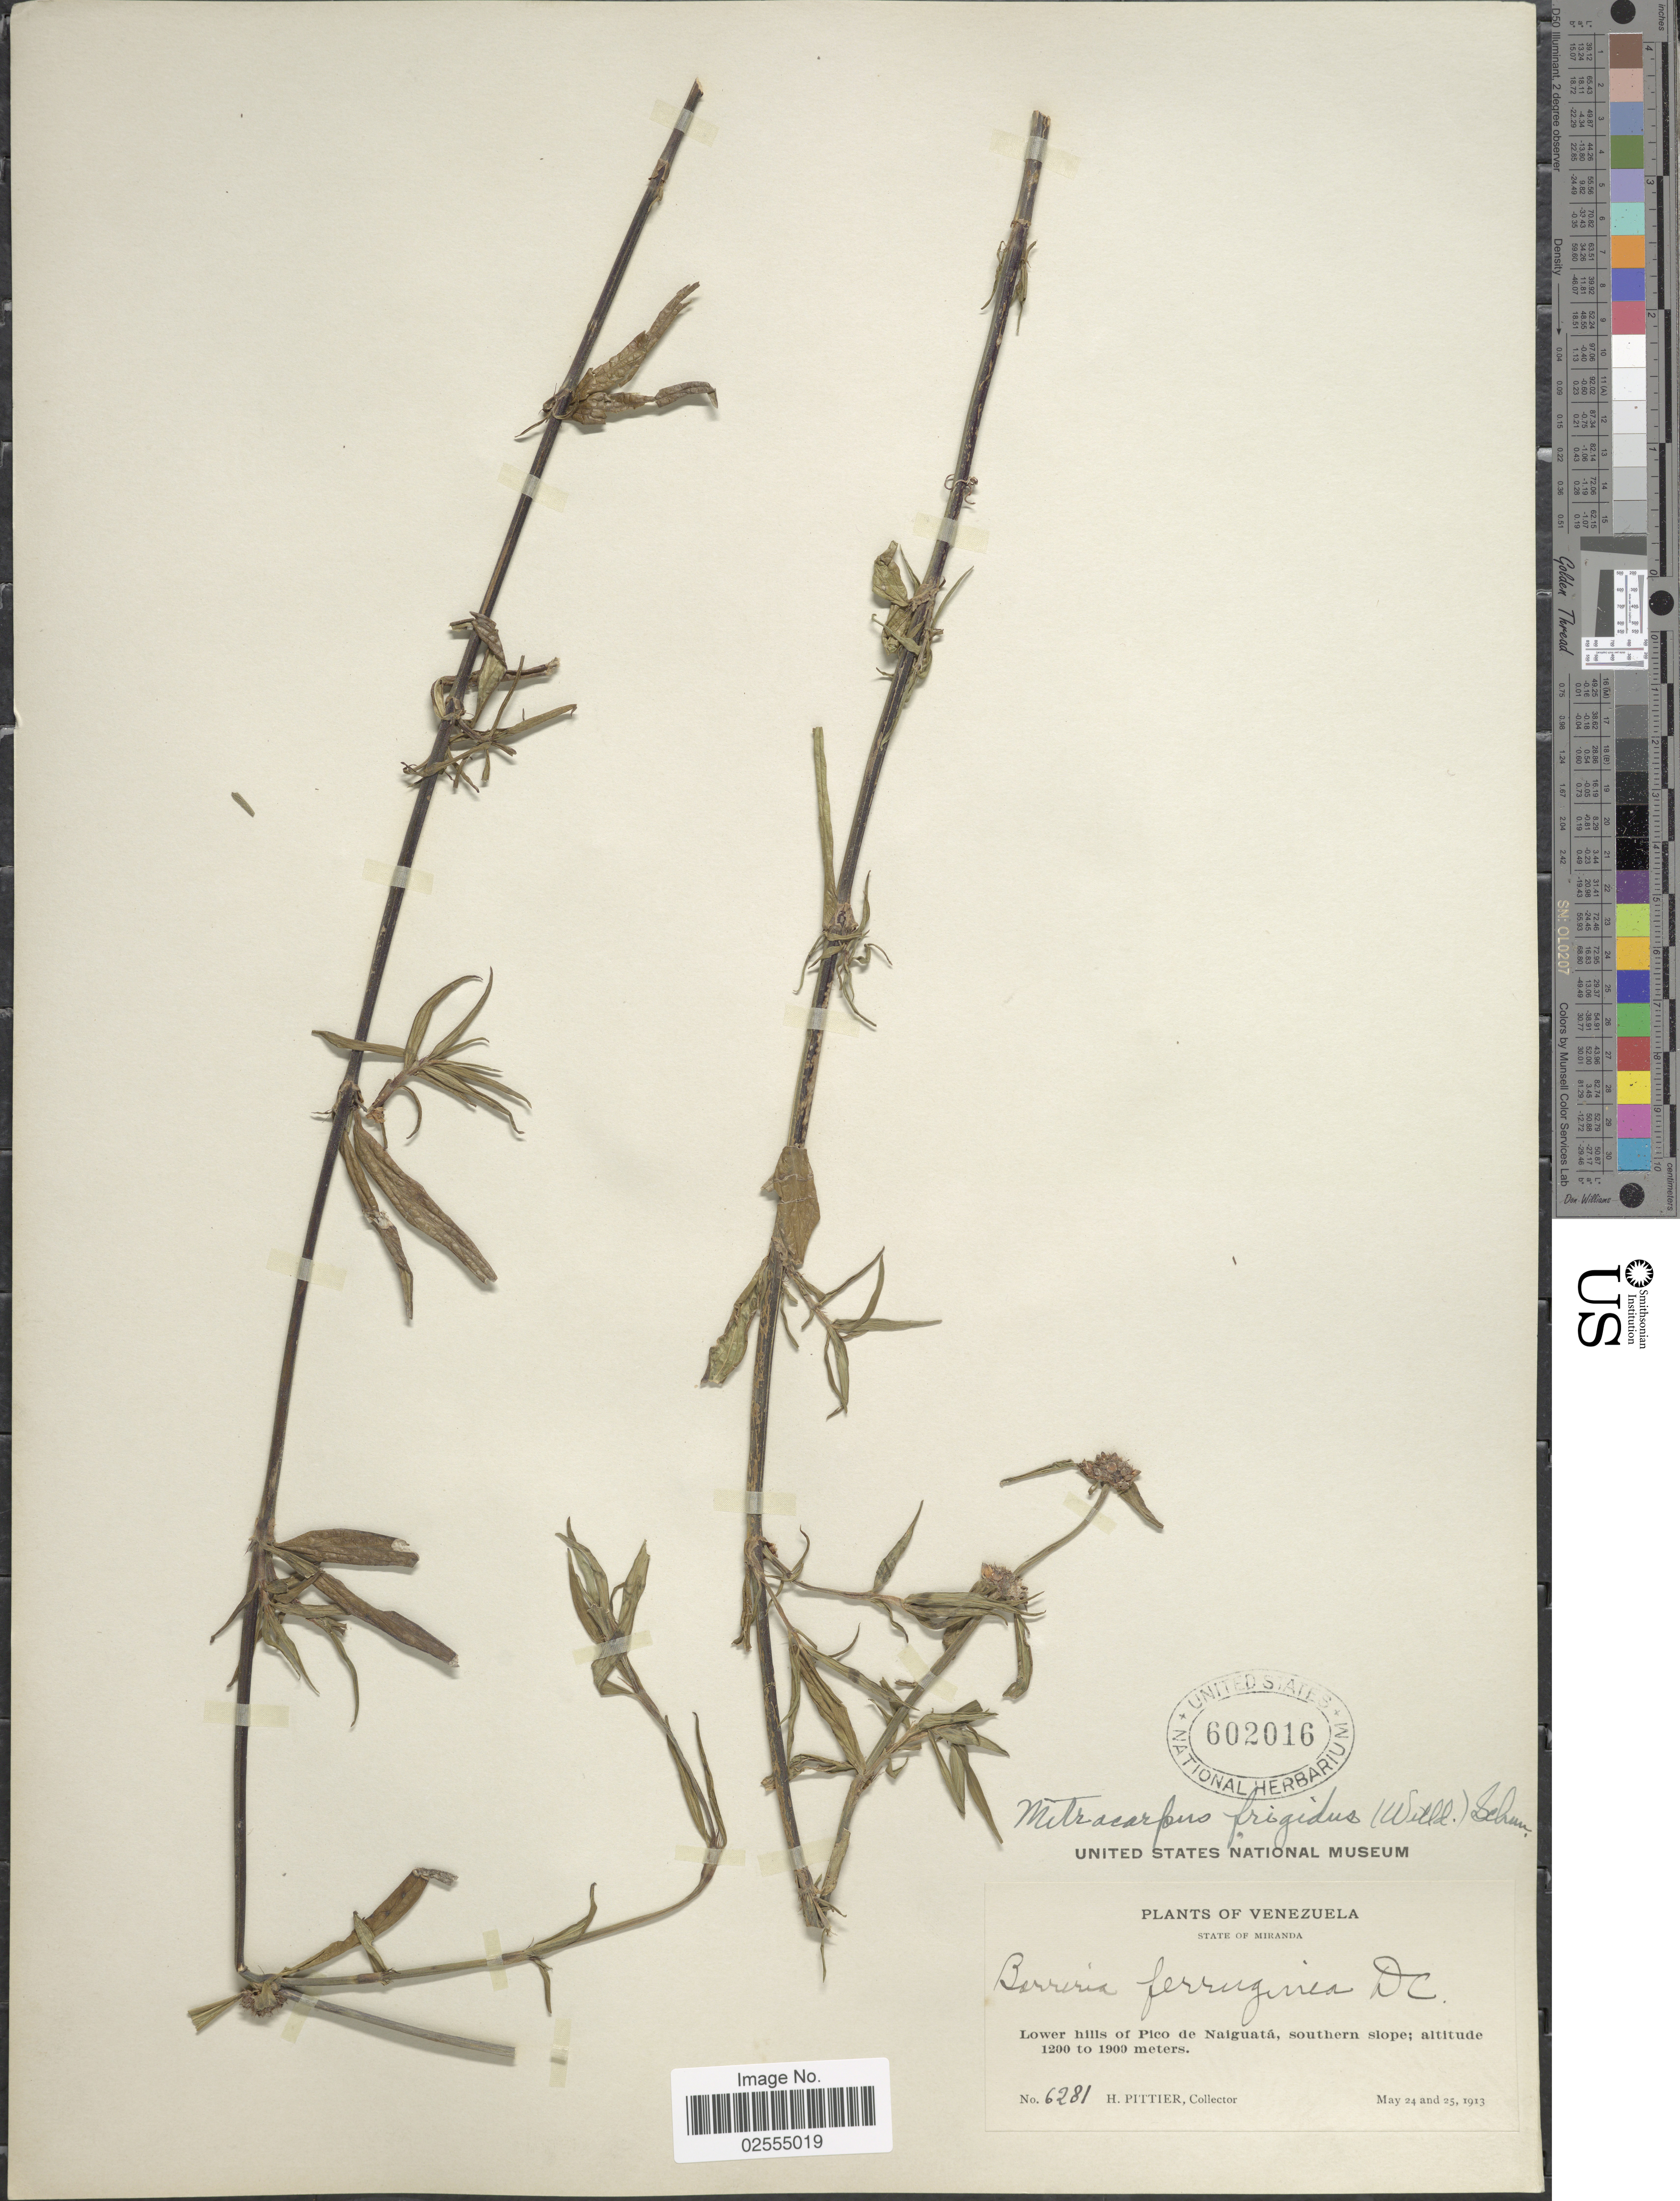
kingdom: Plantae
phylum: Tracheophyta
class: Magnoliopsida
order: Gentianales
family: Rubiaceae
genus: Mitracarpus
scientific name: Mitracarpus frigidus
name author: (Willd. ex Roem. & Schult.) K. Schum.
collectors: H. F. Pittier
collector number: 6281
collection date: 1913-05-24/1913-05-25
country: Venezuela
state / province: Miranda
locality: Lower hills of Pico de Naiguatá, southern slope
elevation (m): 1200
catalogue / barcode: US 602016